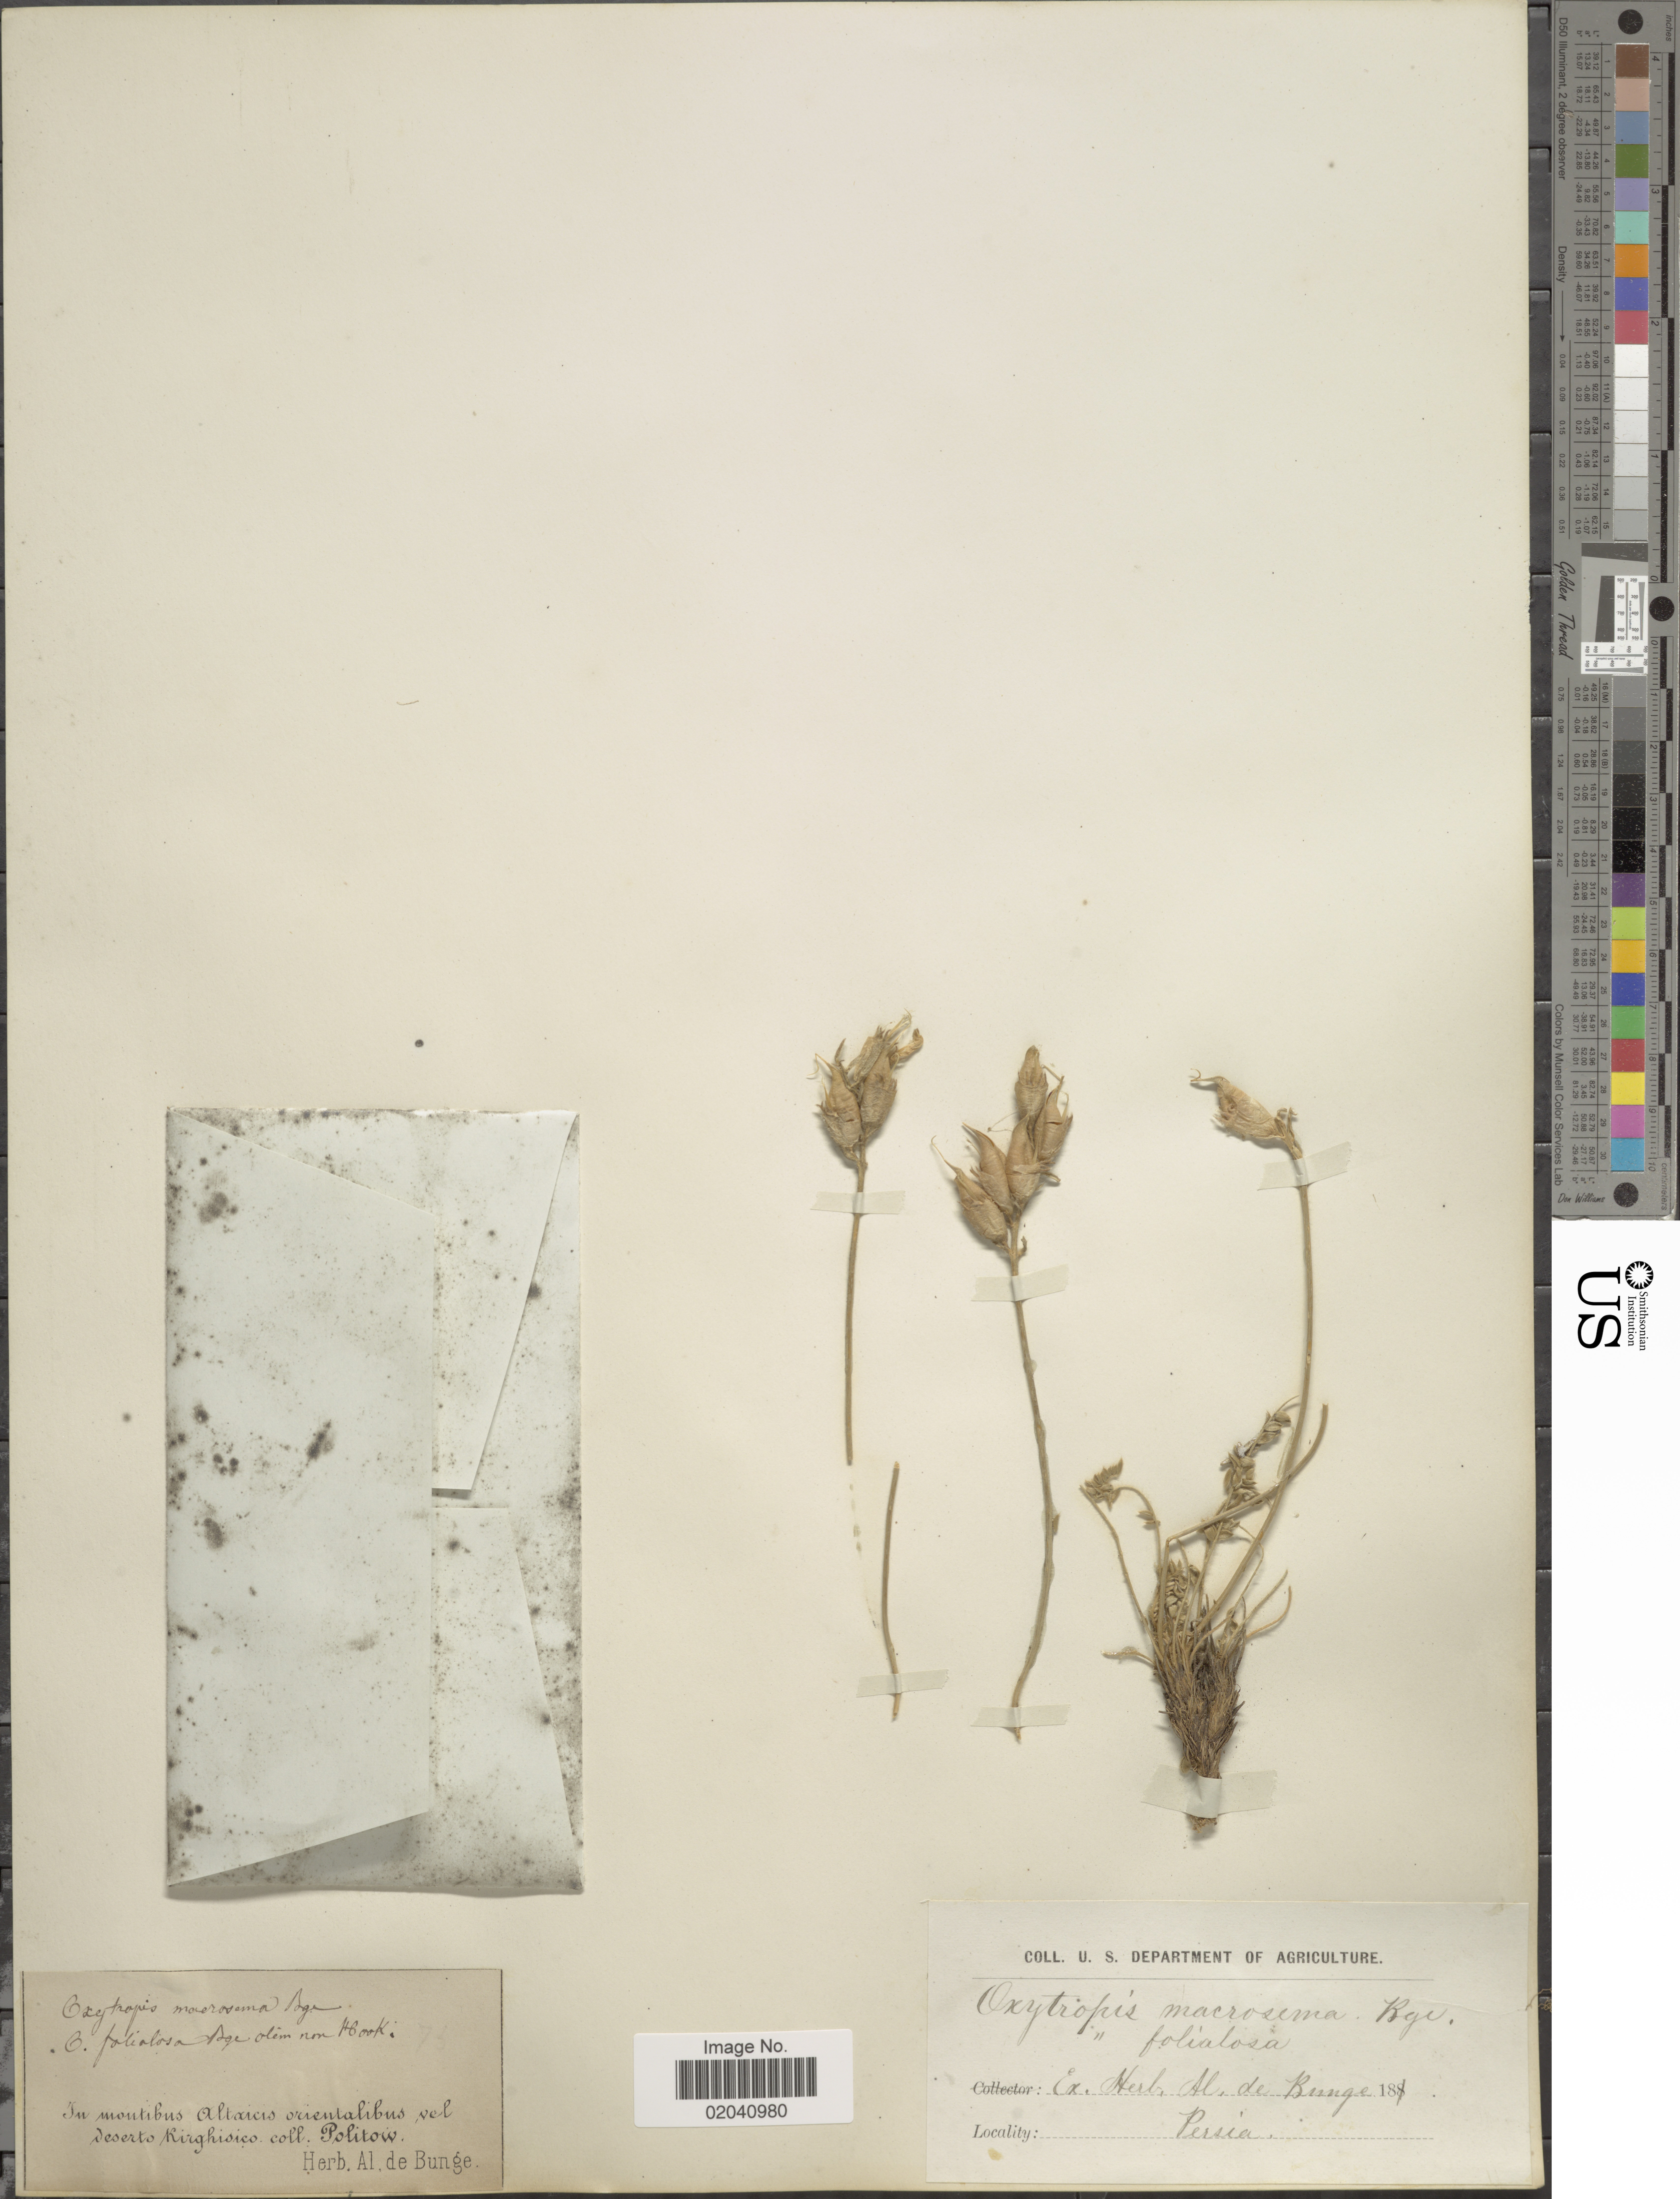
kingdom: Plantae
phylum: Tracheophyta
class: Magnoliopsida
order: Fabales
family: Fabaceae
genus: Oxytropis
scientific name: Oxytropis macrosema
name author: Bunge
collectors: -. Politow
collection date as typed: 18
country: Iran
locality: In montibus Altaicis orientalibus vel Deserto Kirghisico